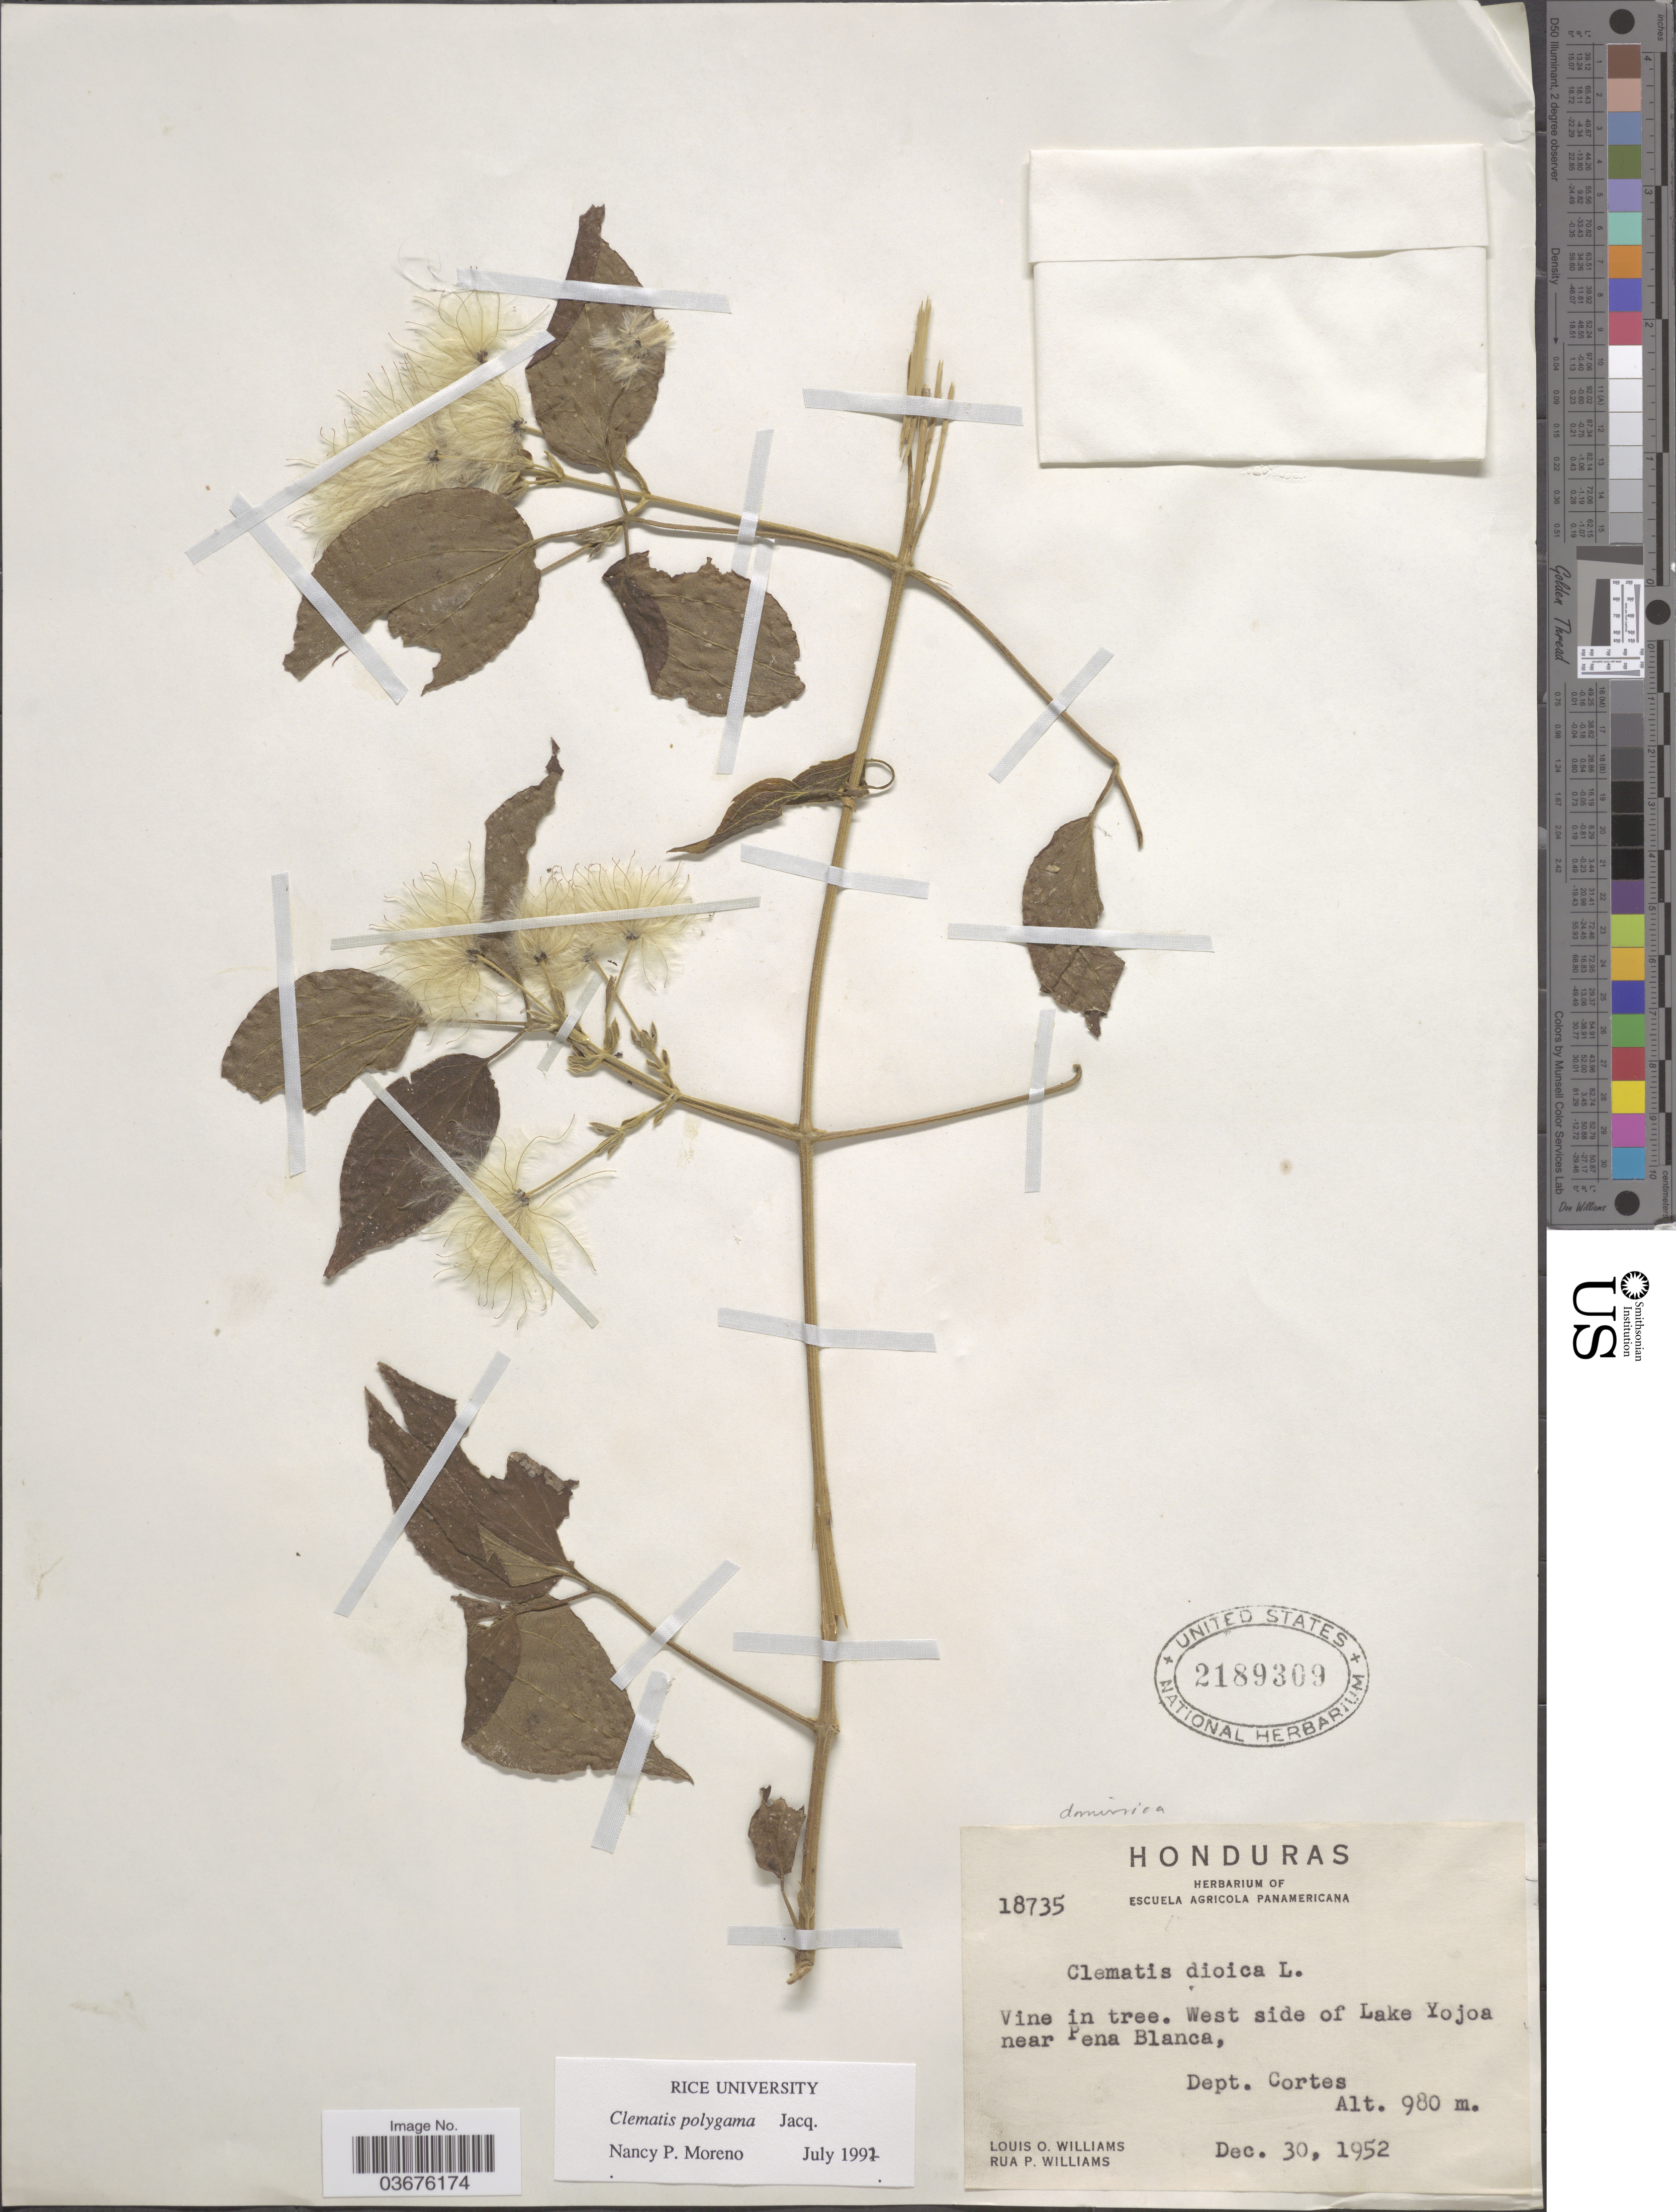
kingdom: Plantae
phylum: Tracheophyta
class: Magnoliopsida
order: Ranunculales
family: Ranunculaceae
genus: Clematis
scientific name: Clematis polygama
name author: Jacq.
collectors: L. O. Williams & R. P. Williams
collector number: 18735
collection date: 1952-12-30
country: Honduras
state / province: Cortes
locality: West side of Lake Yojoa near Pena Blanca, Dept. Cortes.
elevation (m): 980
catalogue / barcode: US 2189309